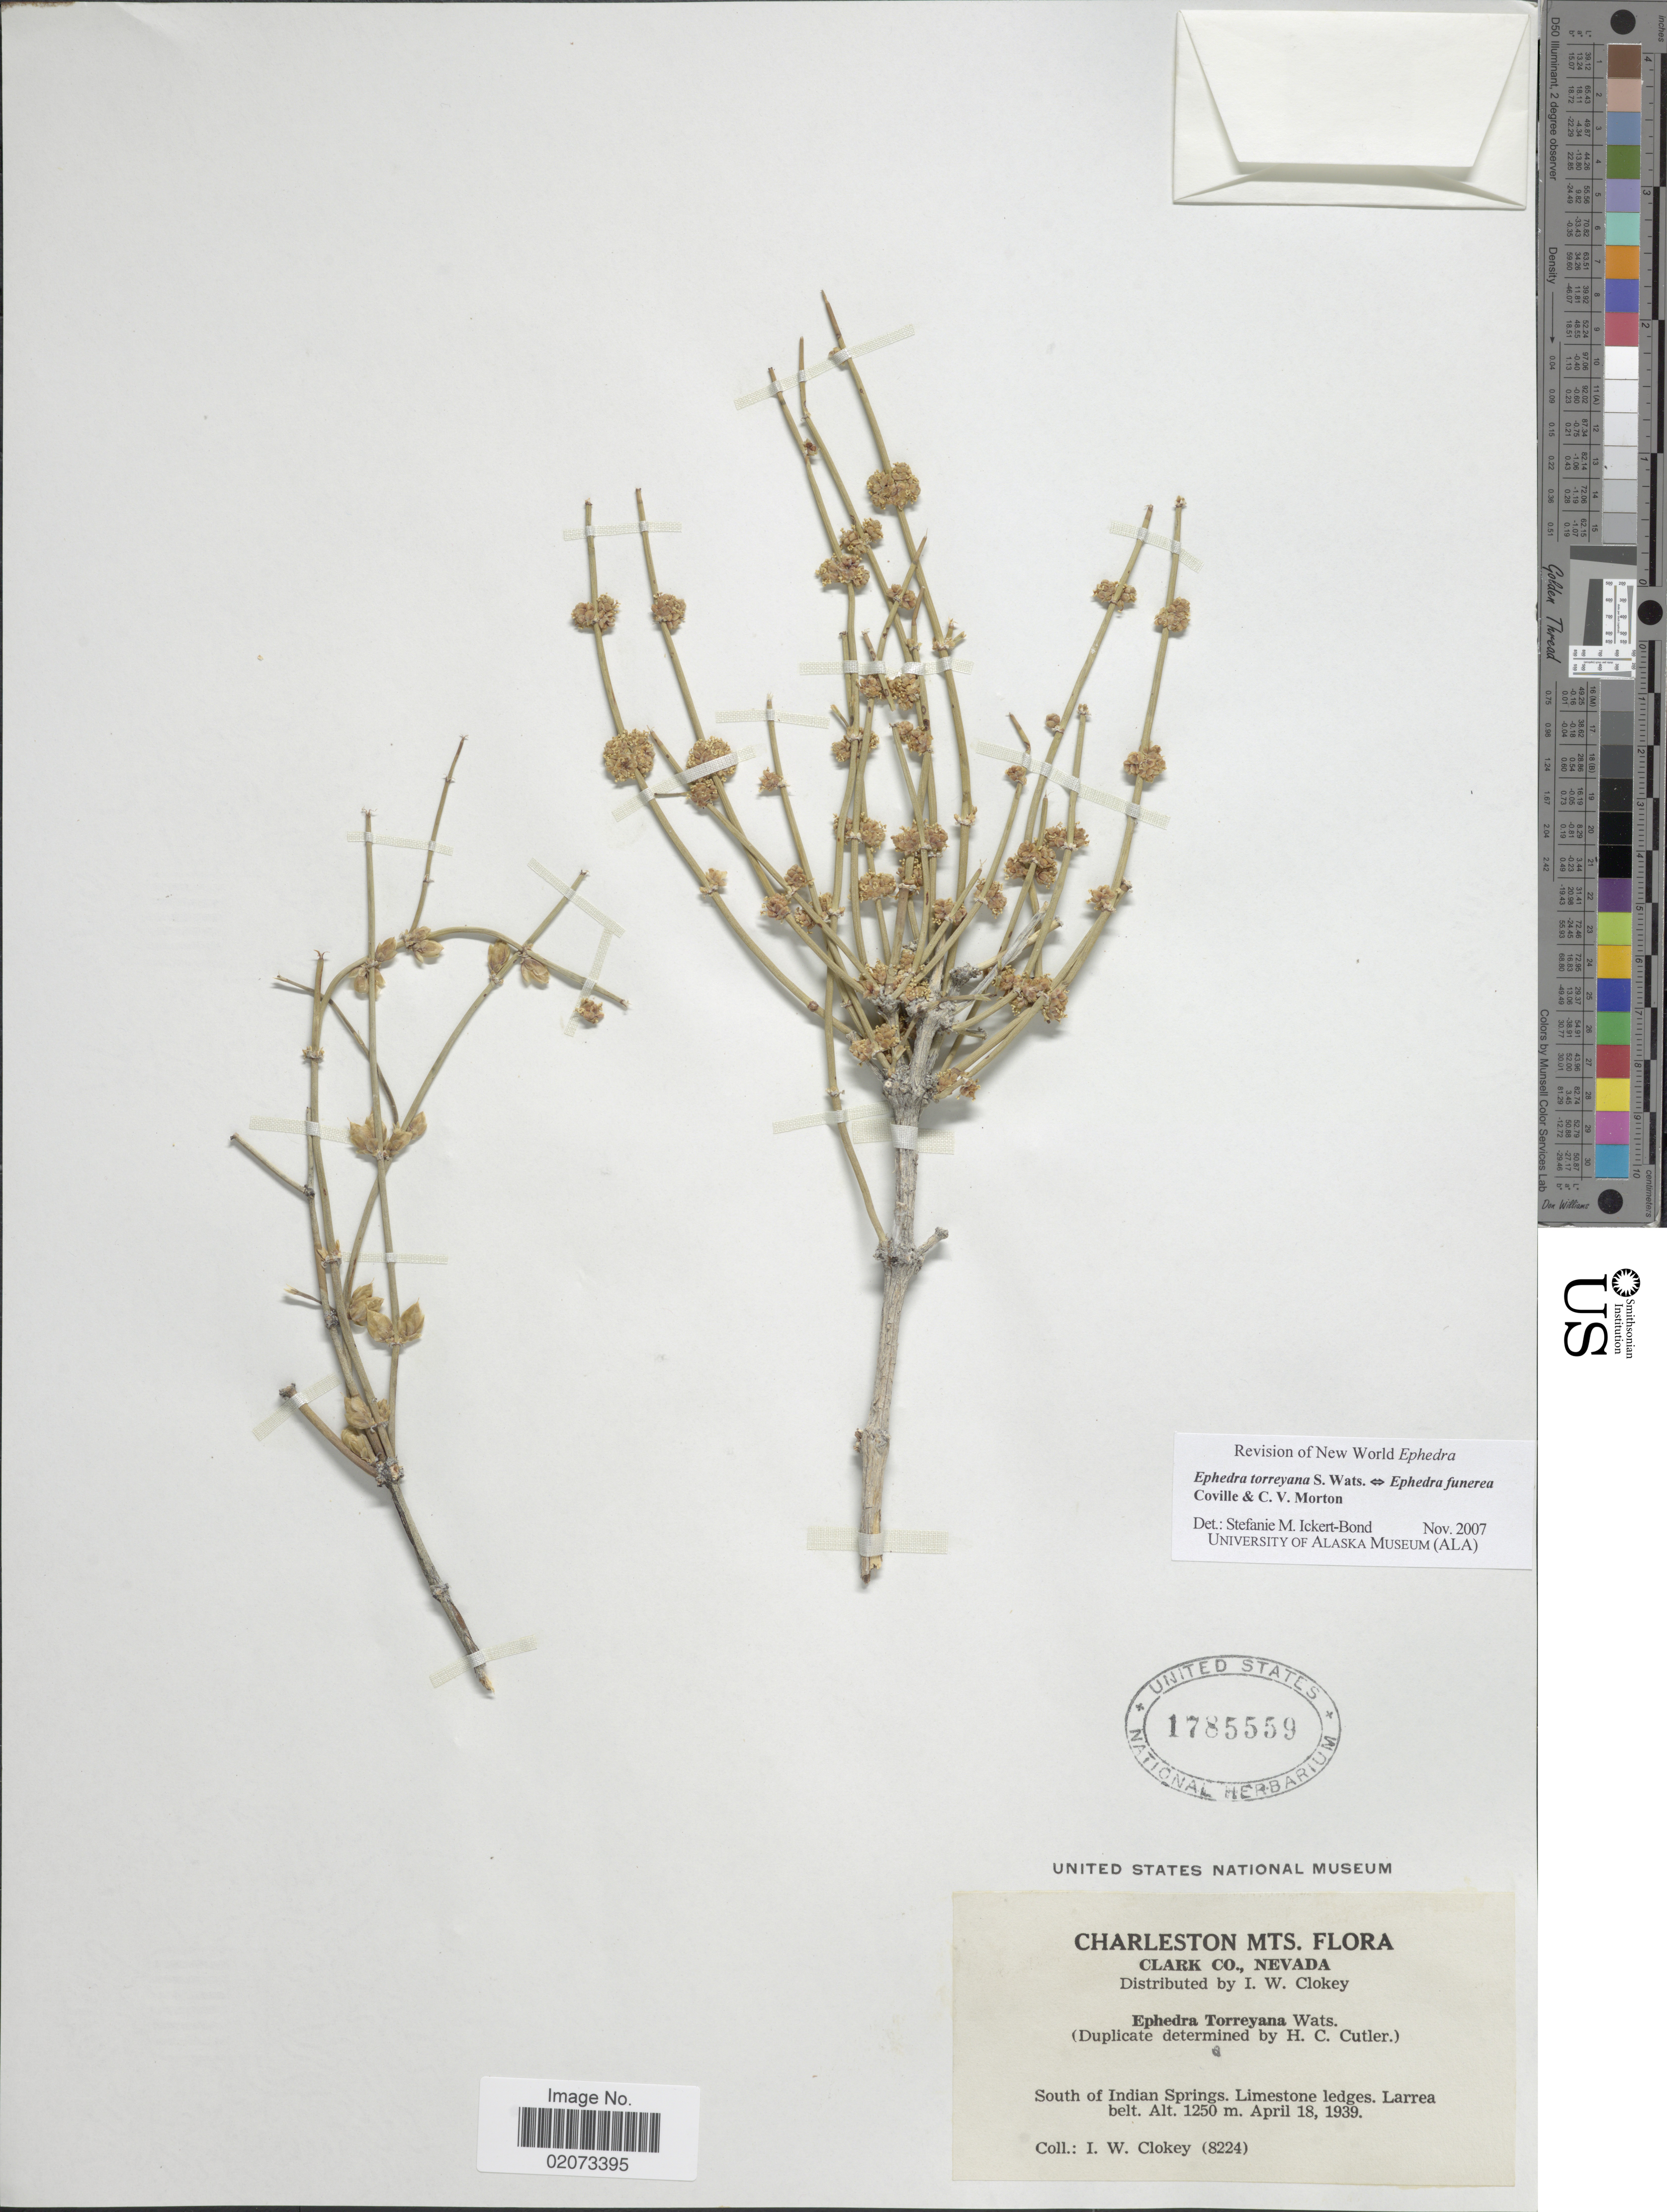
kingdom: Plantae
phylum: Tracheophyta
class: Gnetopsida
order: Ephedrales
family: Ephedraceae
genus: Ephedra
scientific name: Ephedra torreyana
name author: S. Watson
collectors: I. W. Clokey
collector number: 8224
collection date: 1939-04-18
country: United States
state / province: Nevada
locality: Charleston Mts. Clark Co. Nevada. South of Indian Springs. Limestone ledges. Larrea belt.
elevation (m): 1250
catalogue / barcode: US 1785559